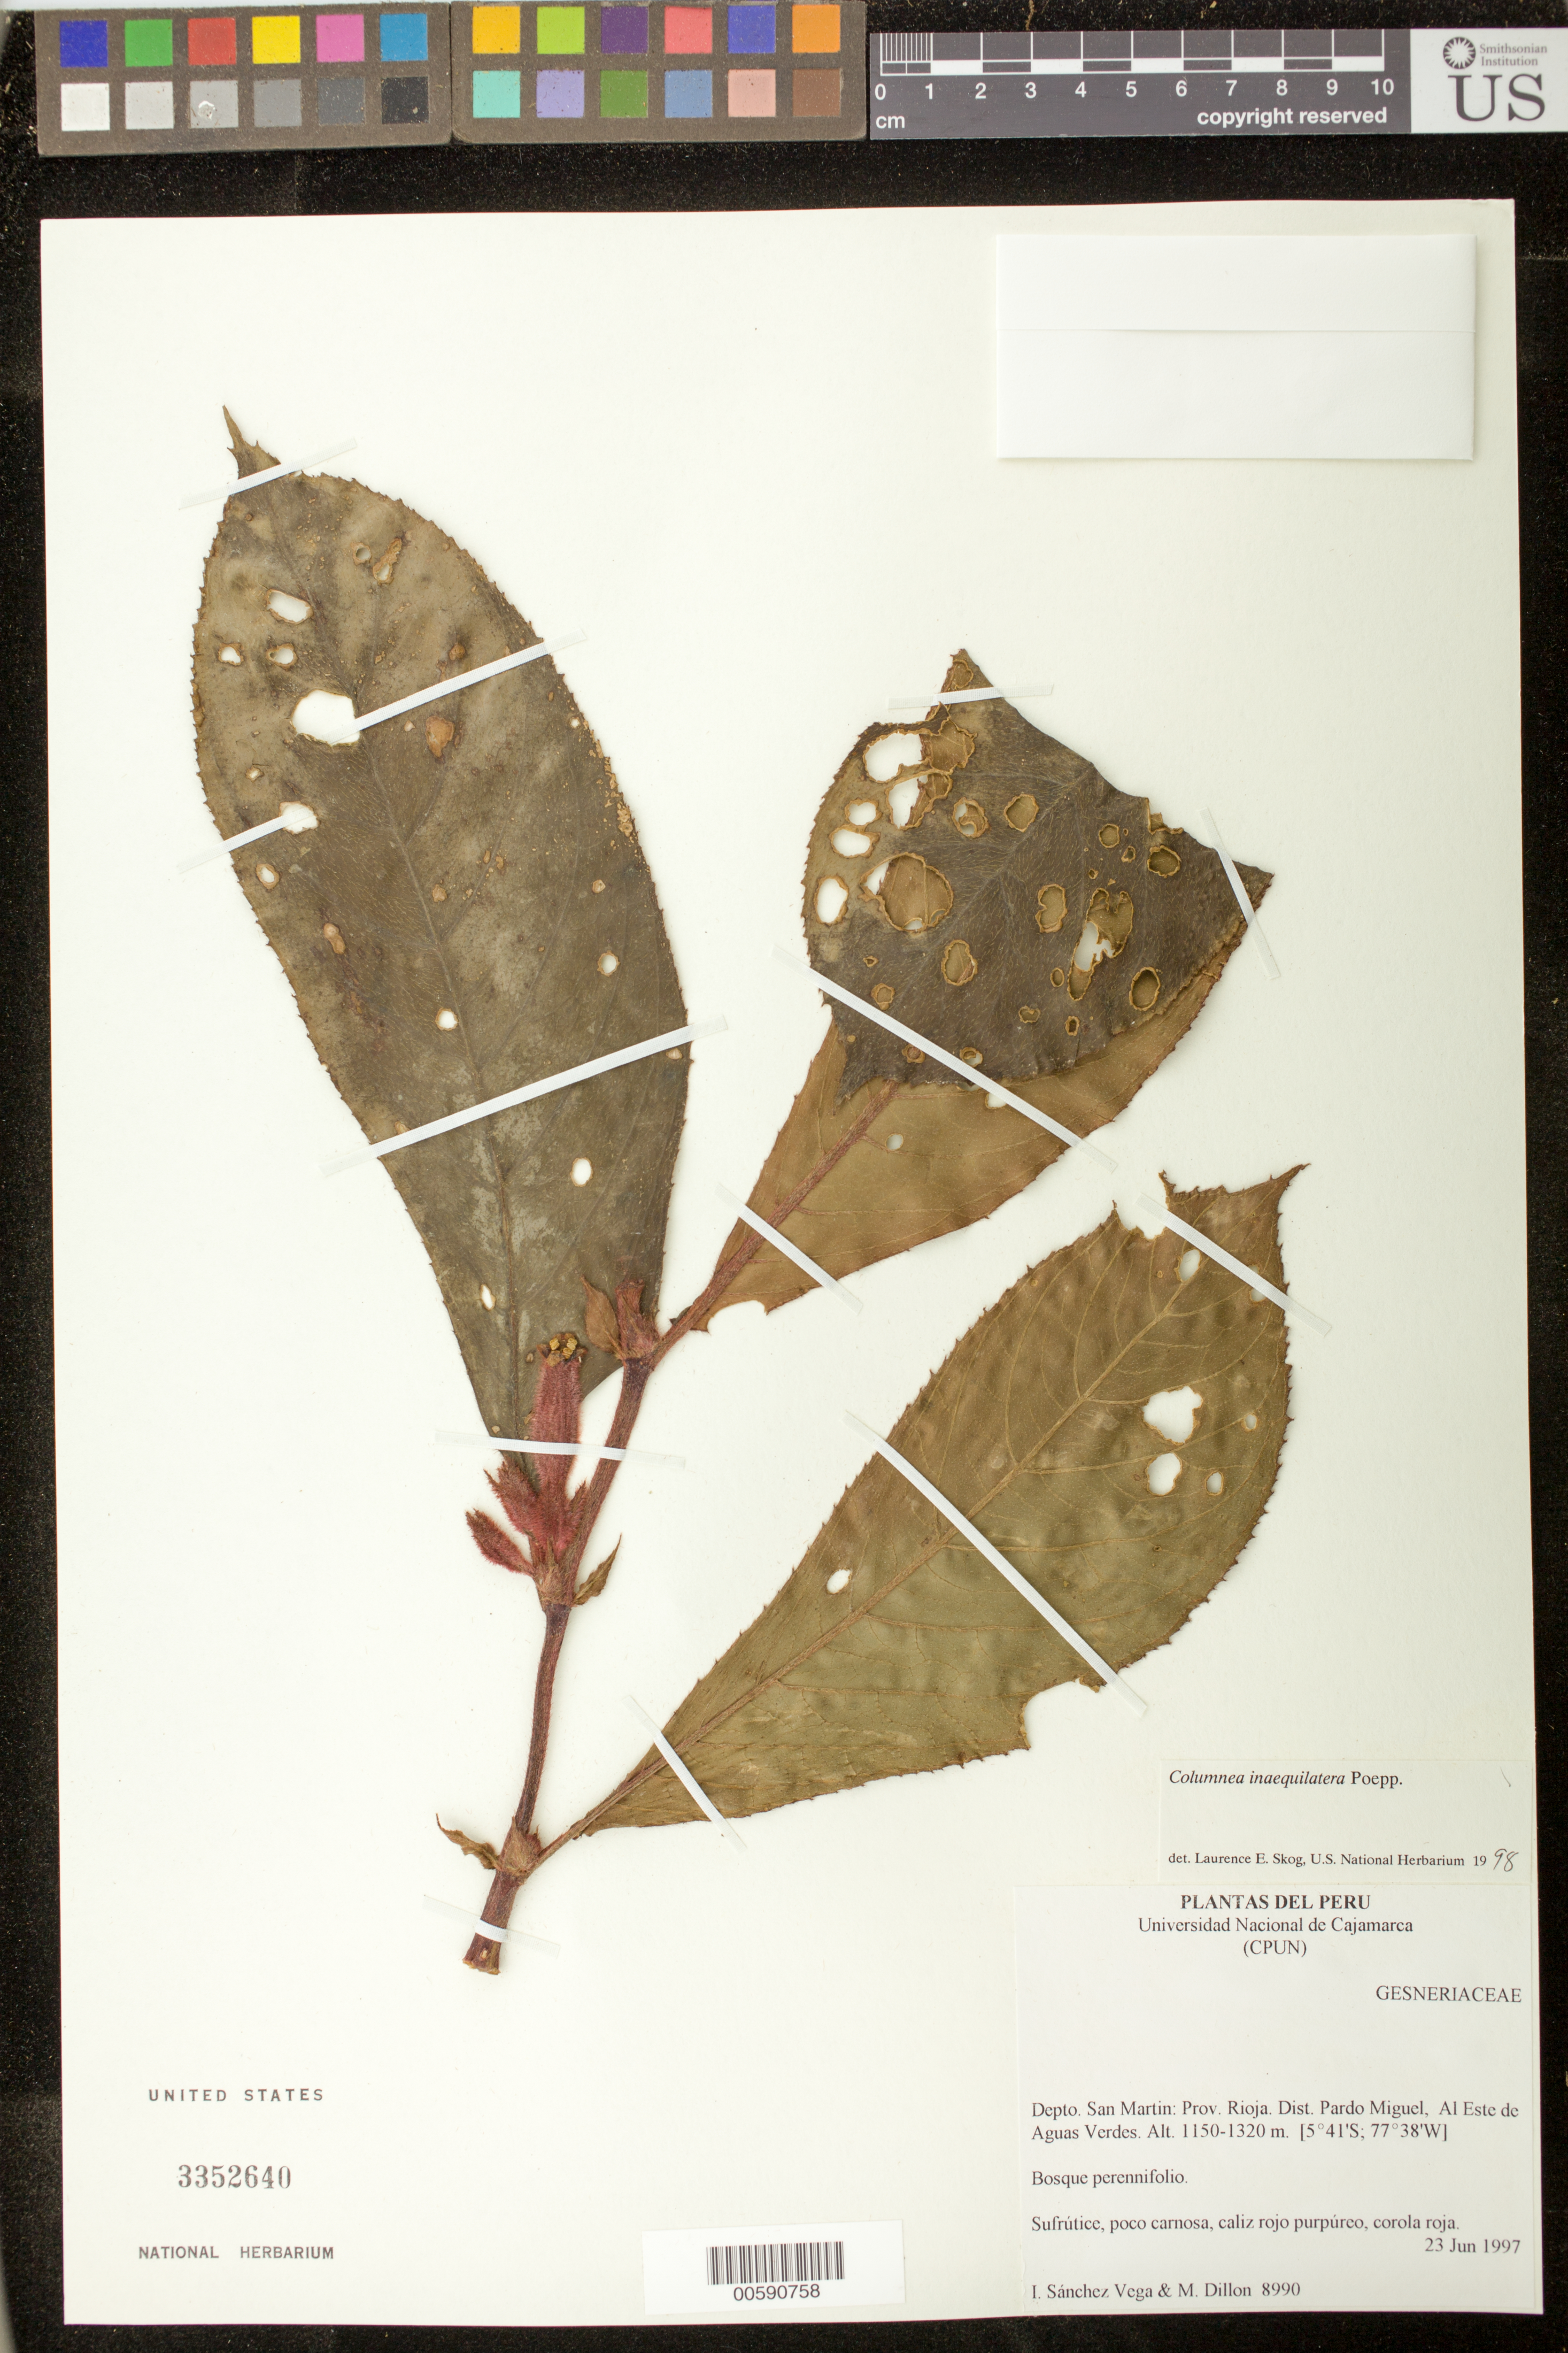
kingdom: Plantae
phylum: Tracheophyta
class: Magnoliopsida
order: Lamiales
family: Gesneriaceae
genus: Columnea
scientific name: Columnea inaequilatera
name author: Poepp.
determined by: Skog, Laurence E.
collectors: I. M. Sánchez Vega & M. O. Dillon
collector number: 8990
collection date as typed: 23 Jun 1997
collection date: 1997-06-23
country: Peru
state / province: San Martín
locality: Prov. Rioja, Dist. Pardo Miguel; al Este de Aguas Verdes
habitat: Bosque perennifolio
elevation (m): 1150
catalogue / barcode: US 3352640